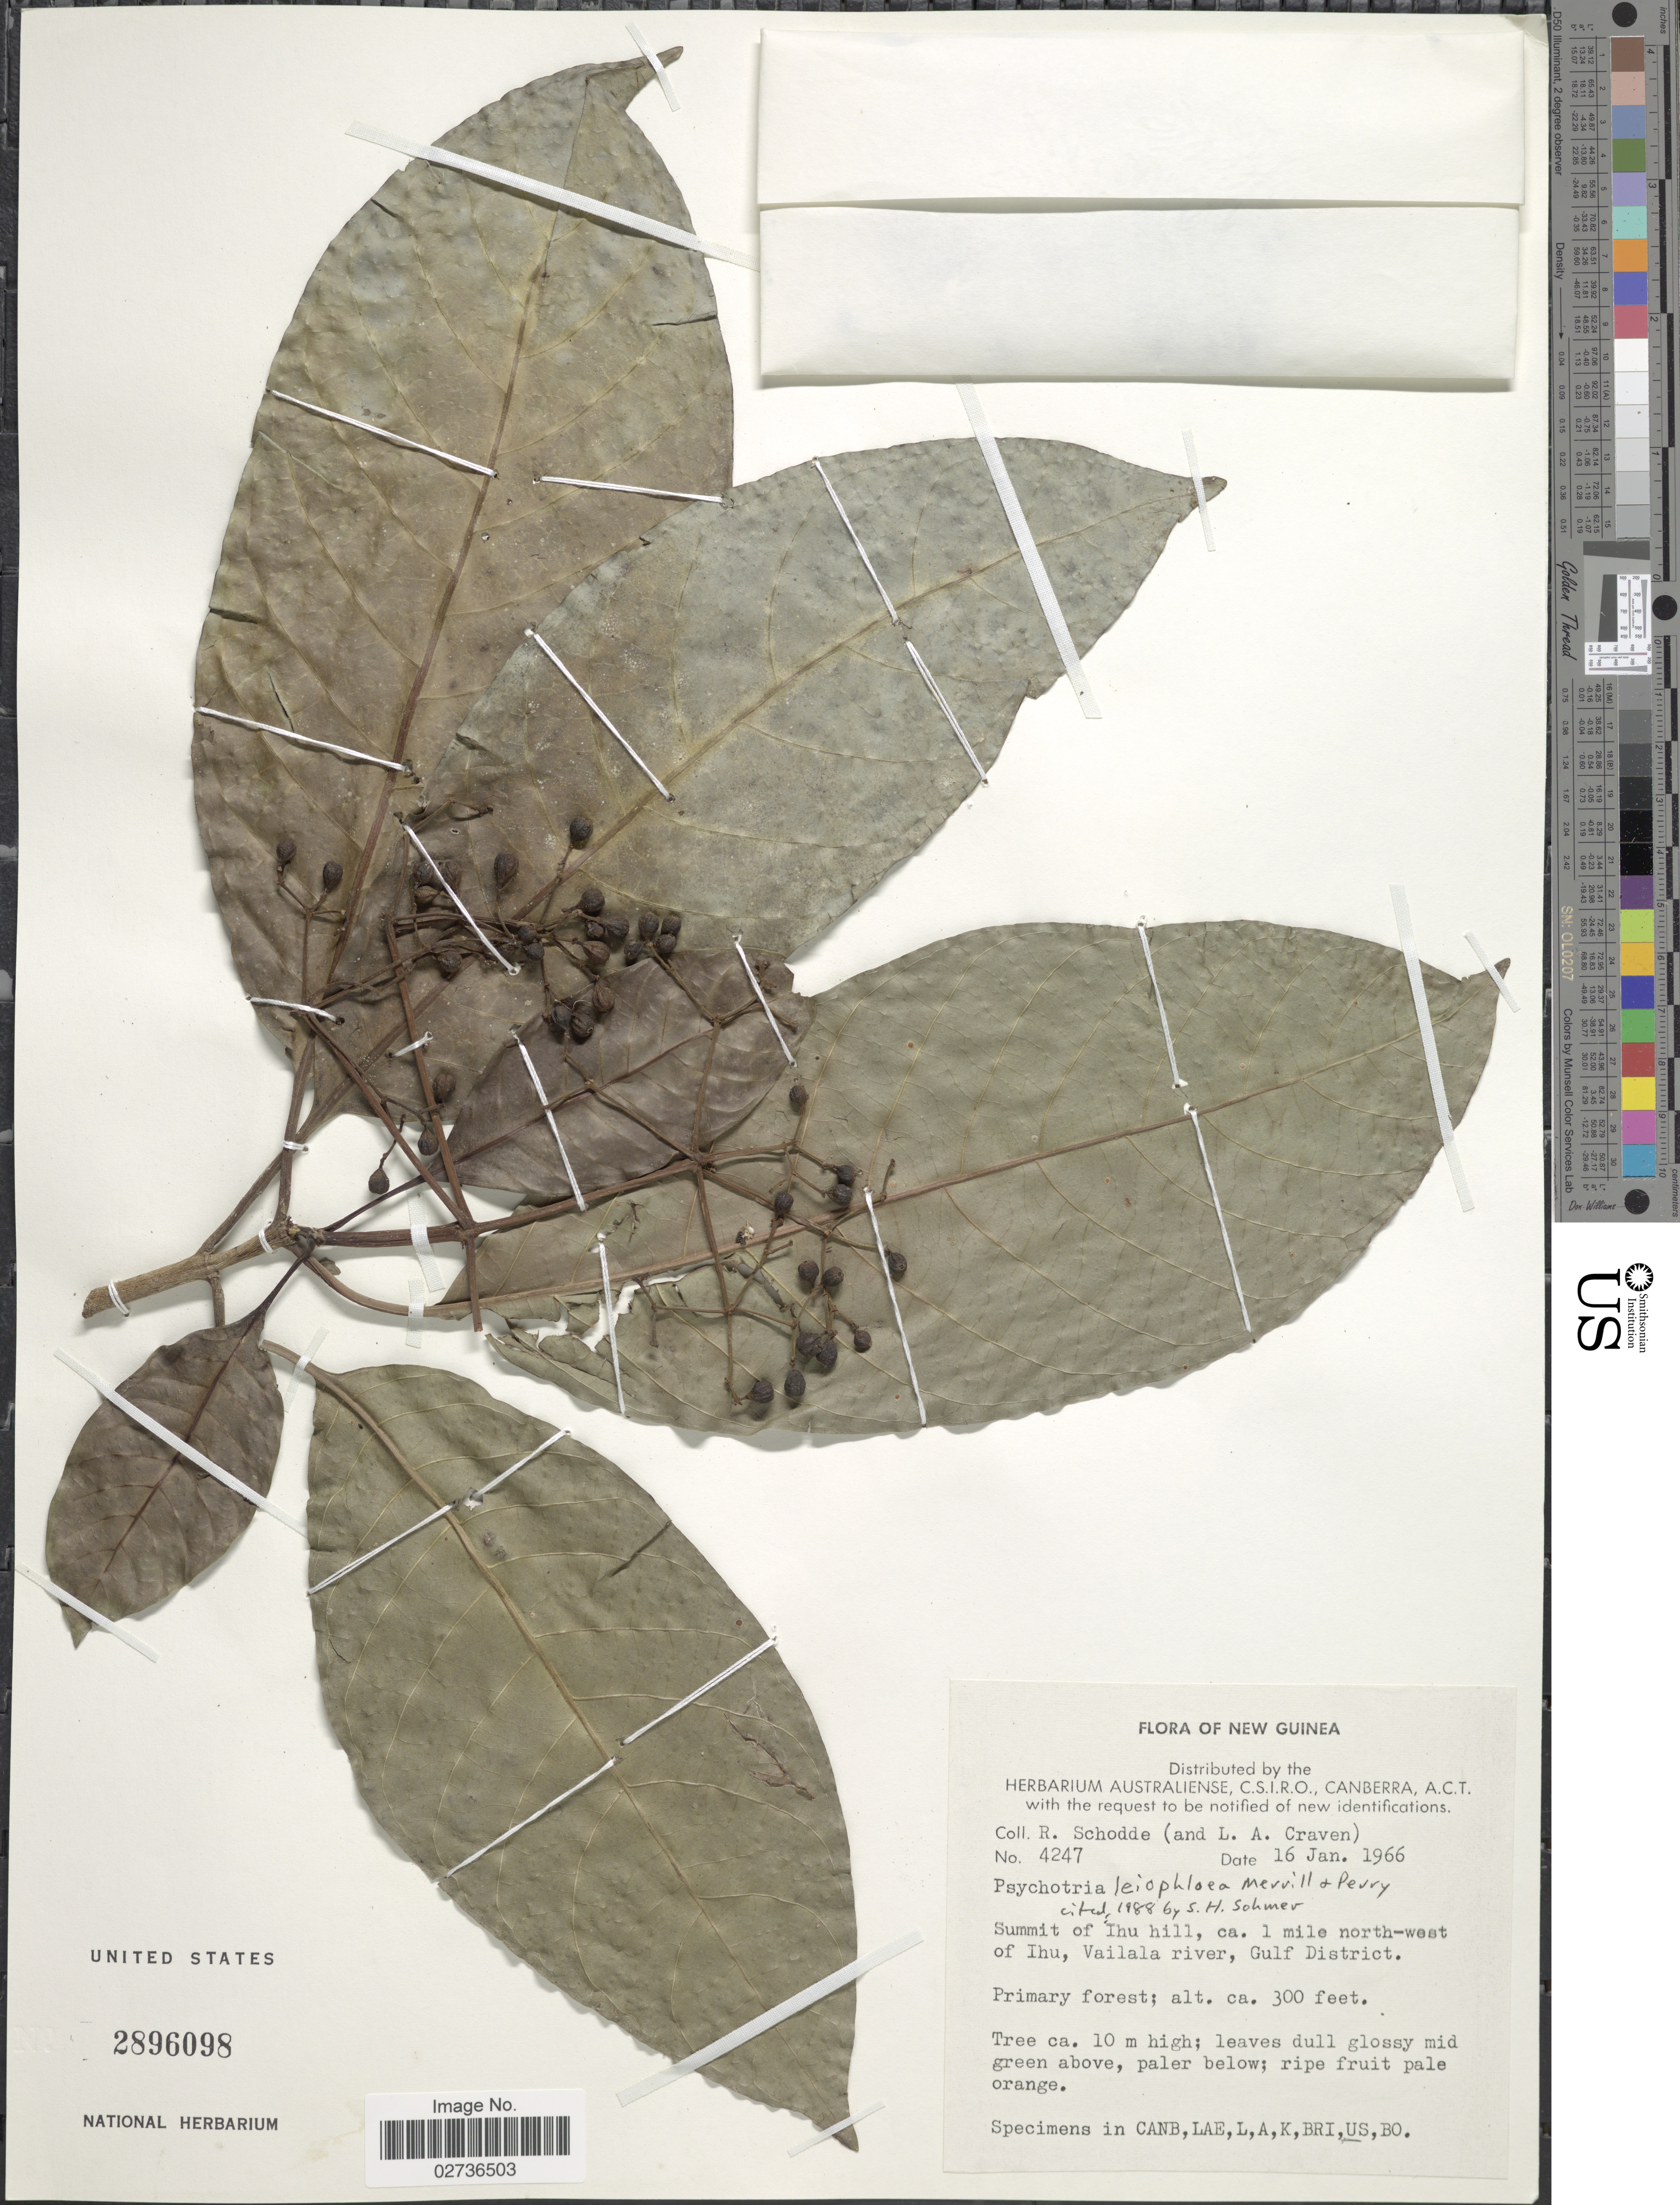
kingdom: Plantae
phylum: Tracheophyta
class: Magnoliopsida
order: Gentianales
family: Rubiaceae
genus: Psychotria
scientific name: Psychotria leiophloea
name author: Merr. & L.M. Perry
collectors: R. Schodde & L. A. Craven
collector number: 4247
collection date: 1966-01-16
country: Papua New Guinea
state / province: Gulf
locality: New Guinea, Summit of Ihu hill, 1 mile north-west of Ihu, Vailala river, Gulf District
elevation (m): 91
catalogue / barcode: US 2896098